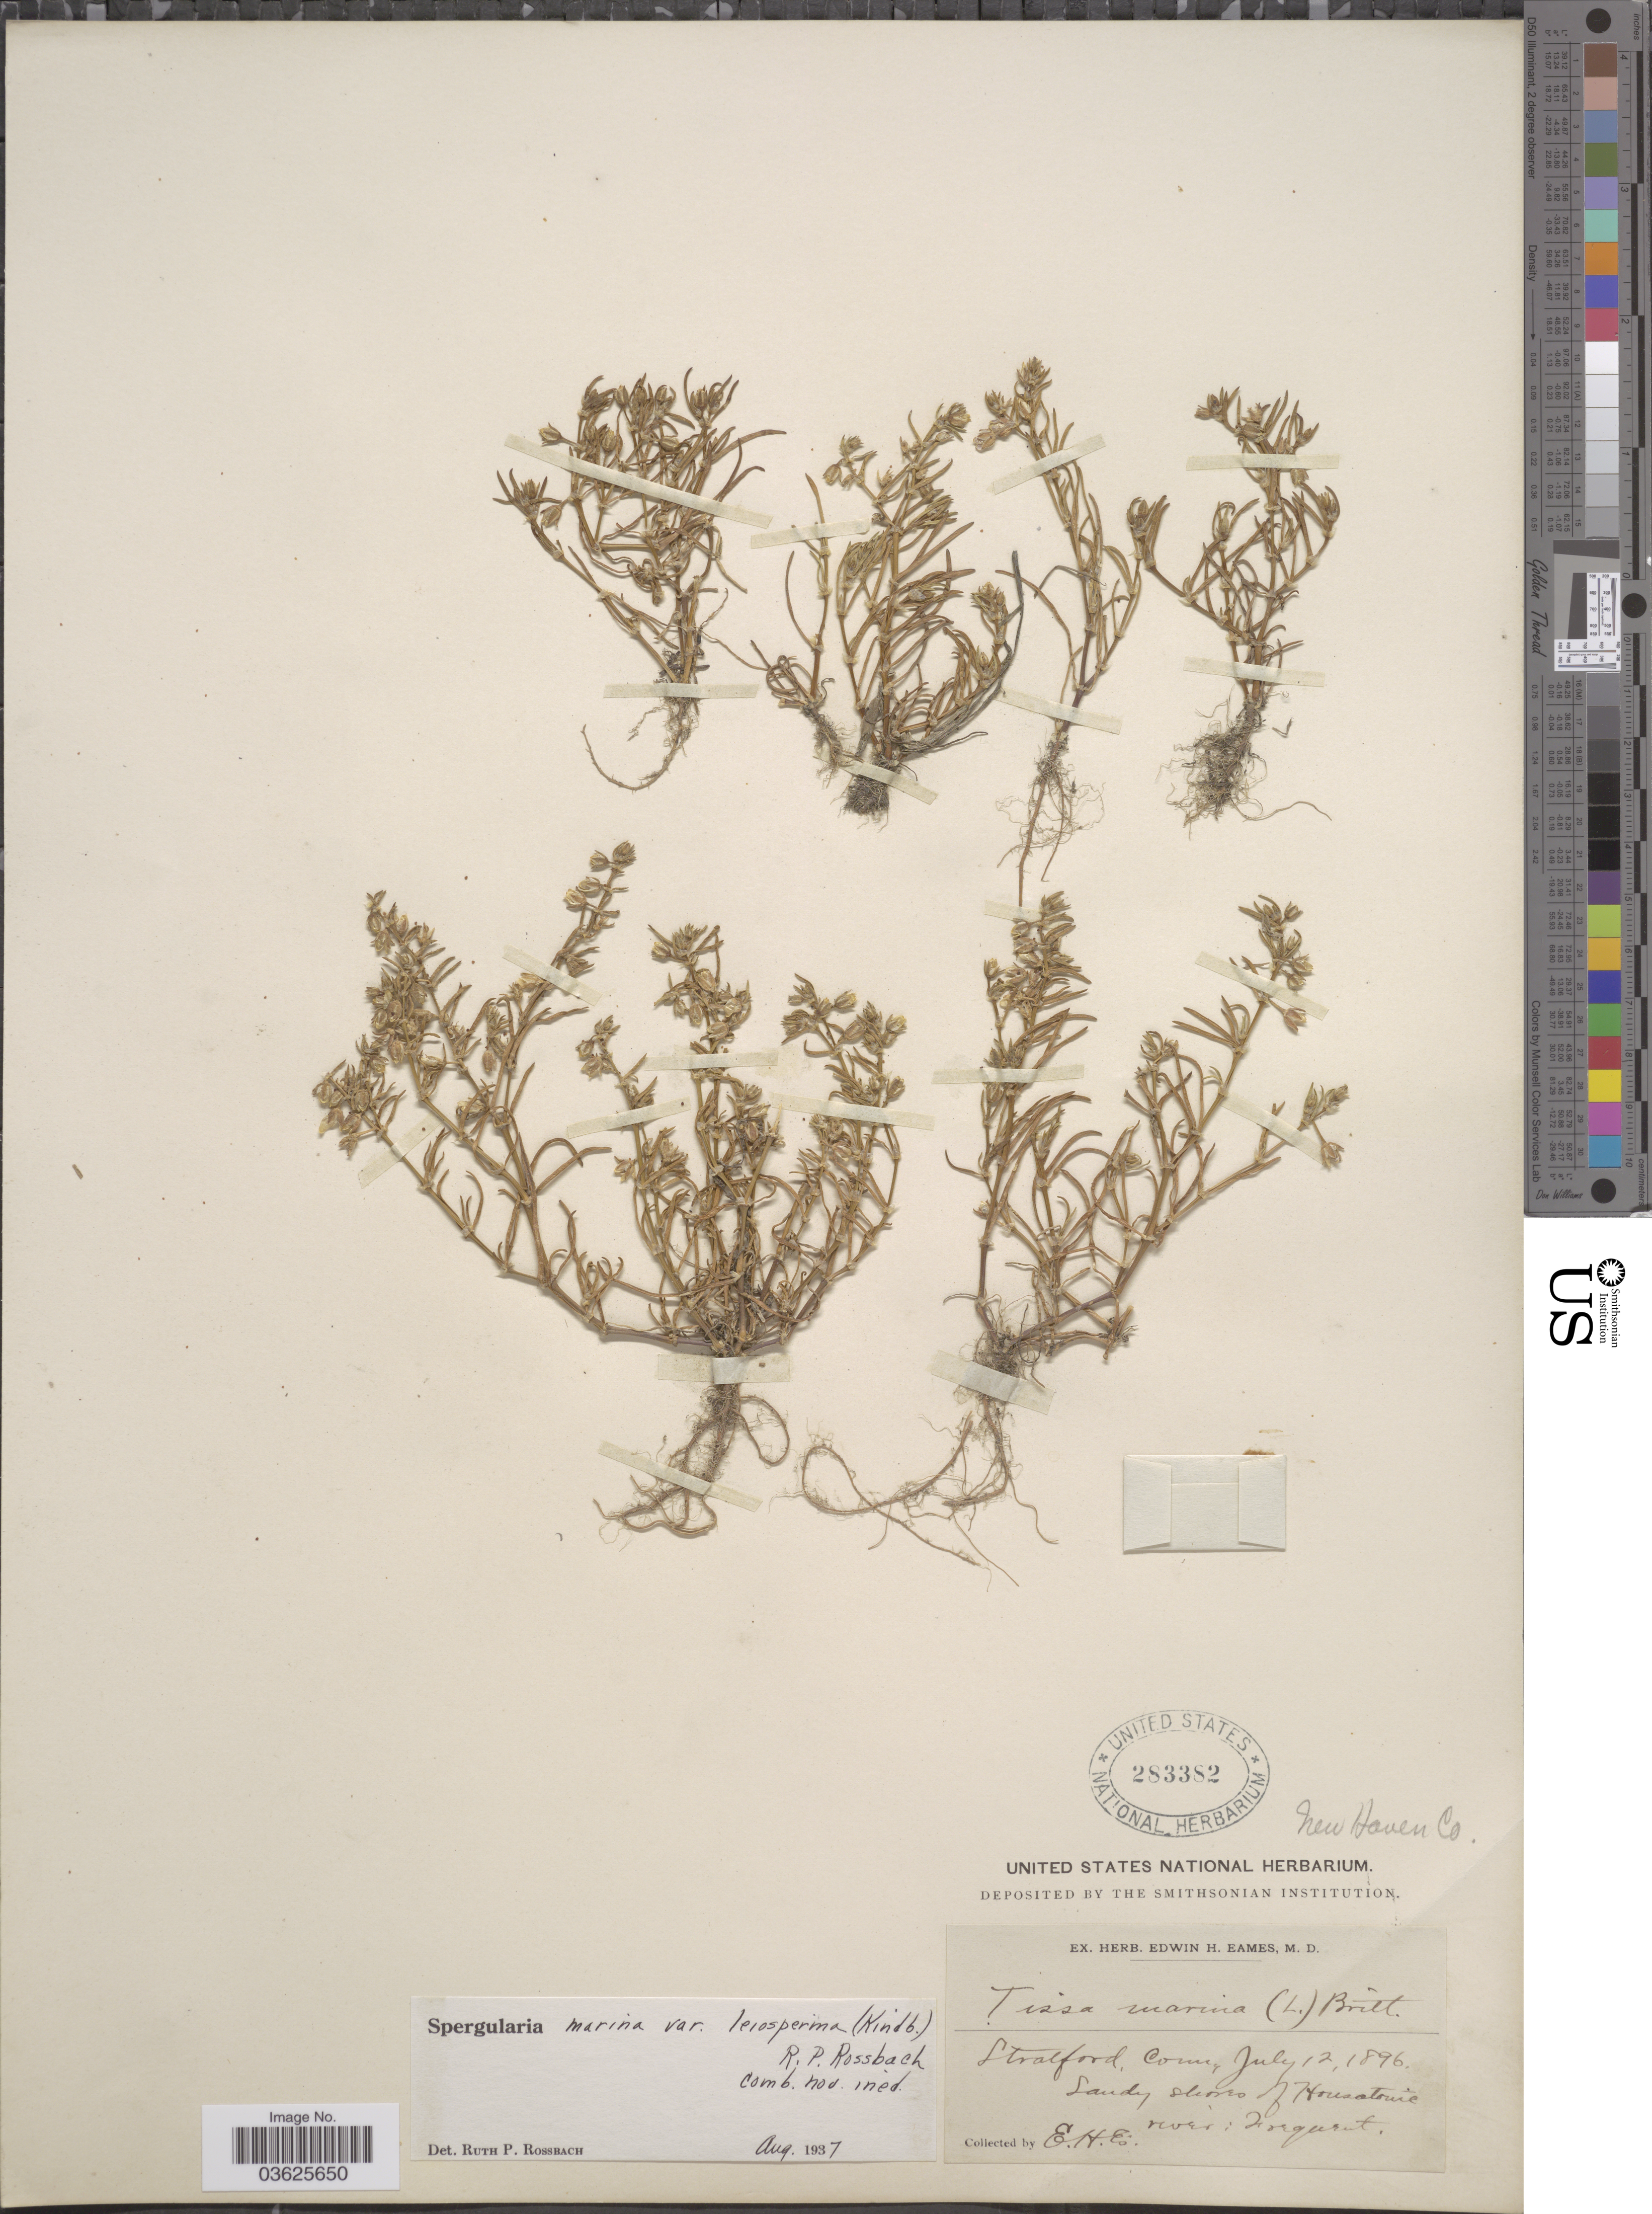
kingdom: Plantae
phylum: Tracheophyta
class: Magnoliopsida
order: Caryophyllales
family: Caryophyllaceae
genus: Spergularia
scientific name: Spergularia marina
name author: (L.) Griseb.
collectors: E. H. Eames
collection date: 1896-07-12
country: United States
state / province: Connecticut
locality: Stratford. New Haven Co. Shores of Housatonic river.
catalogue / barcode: US 283382